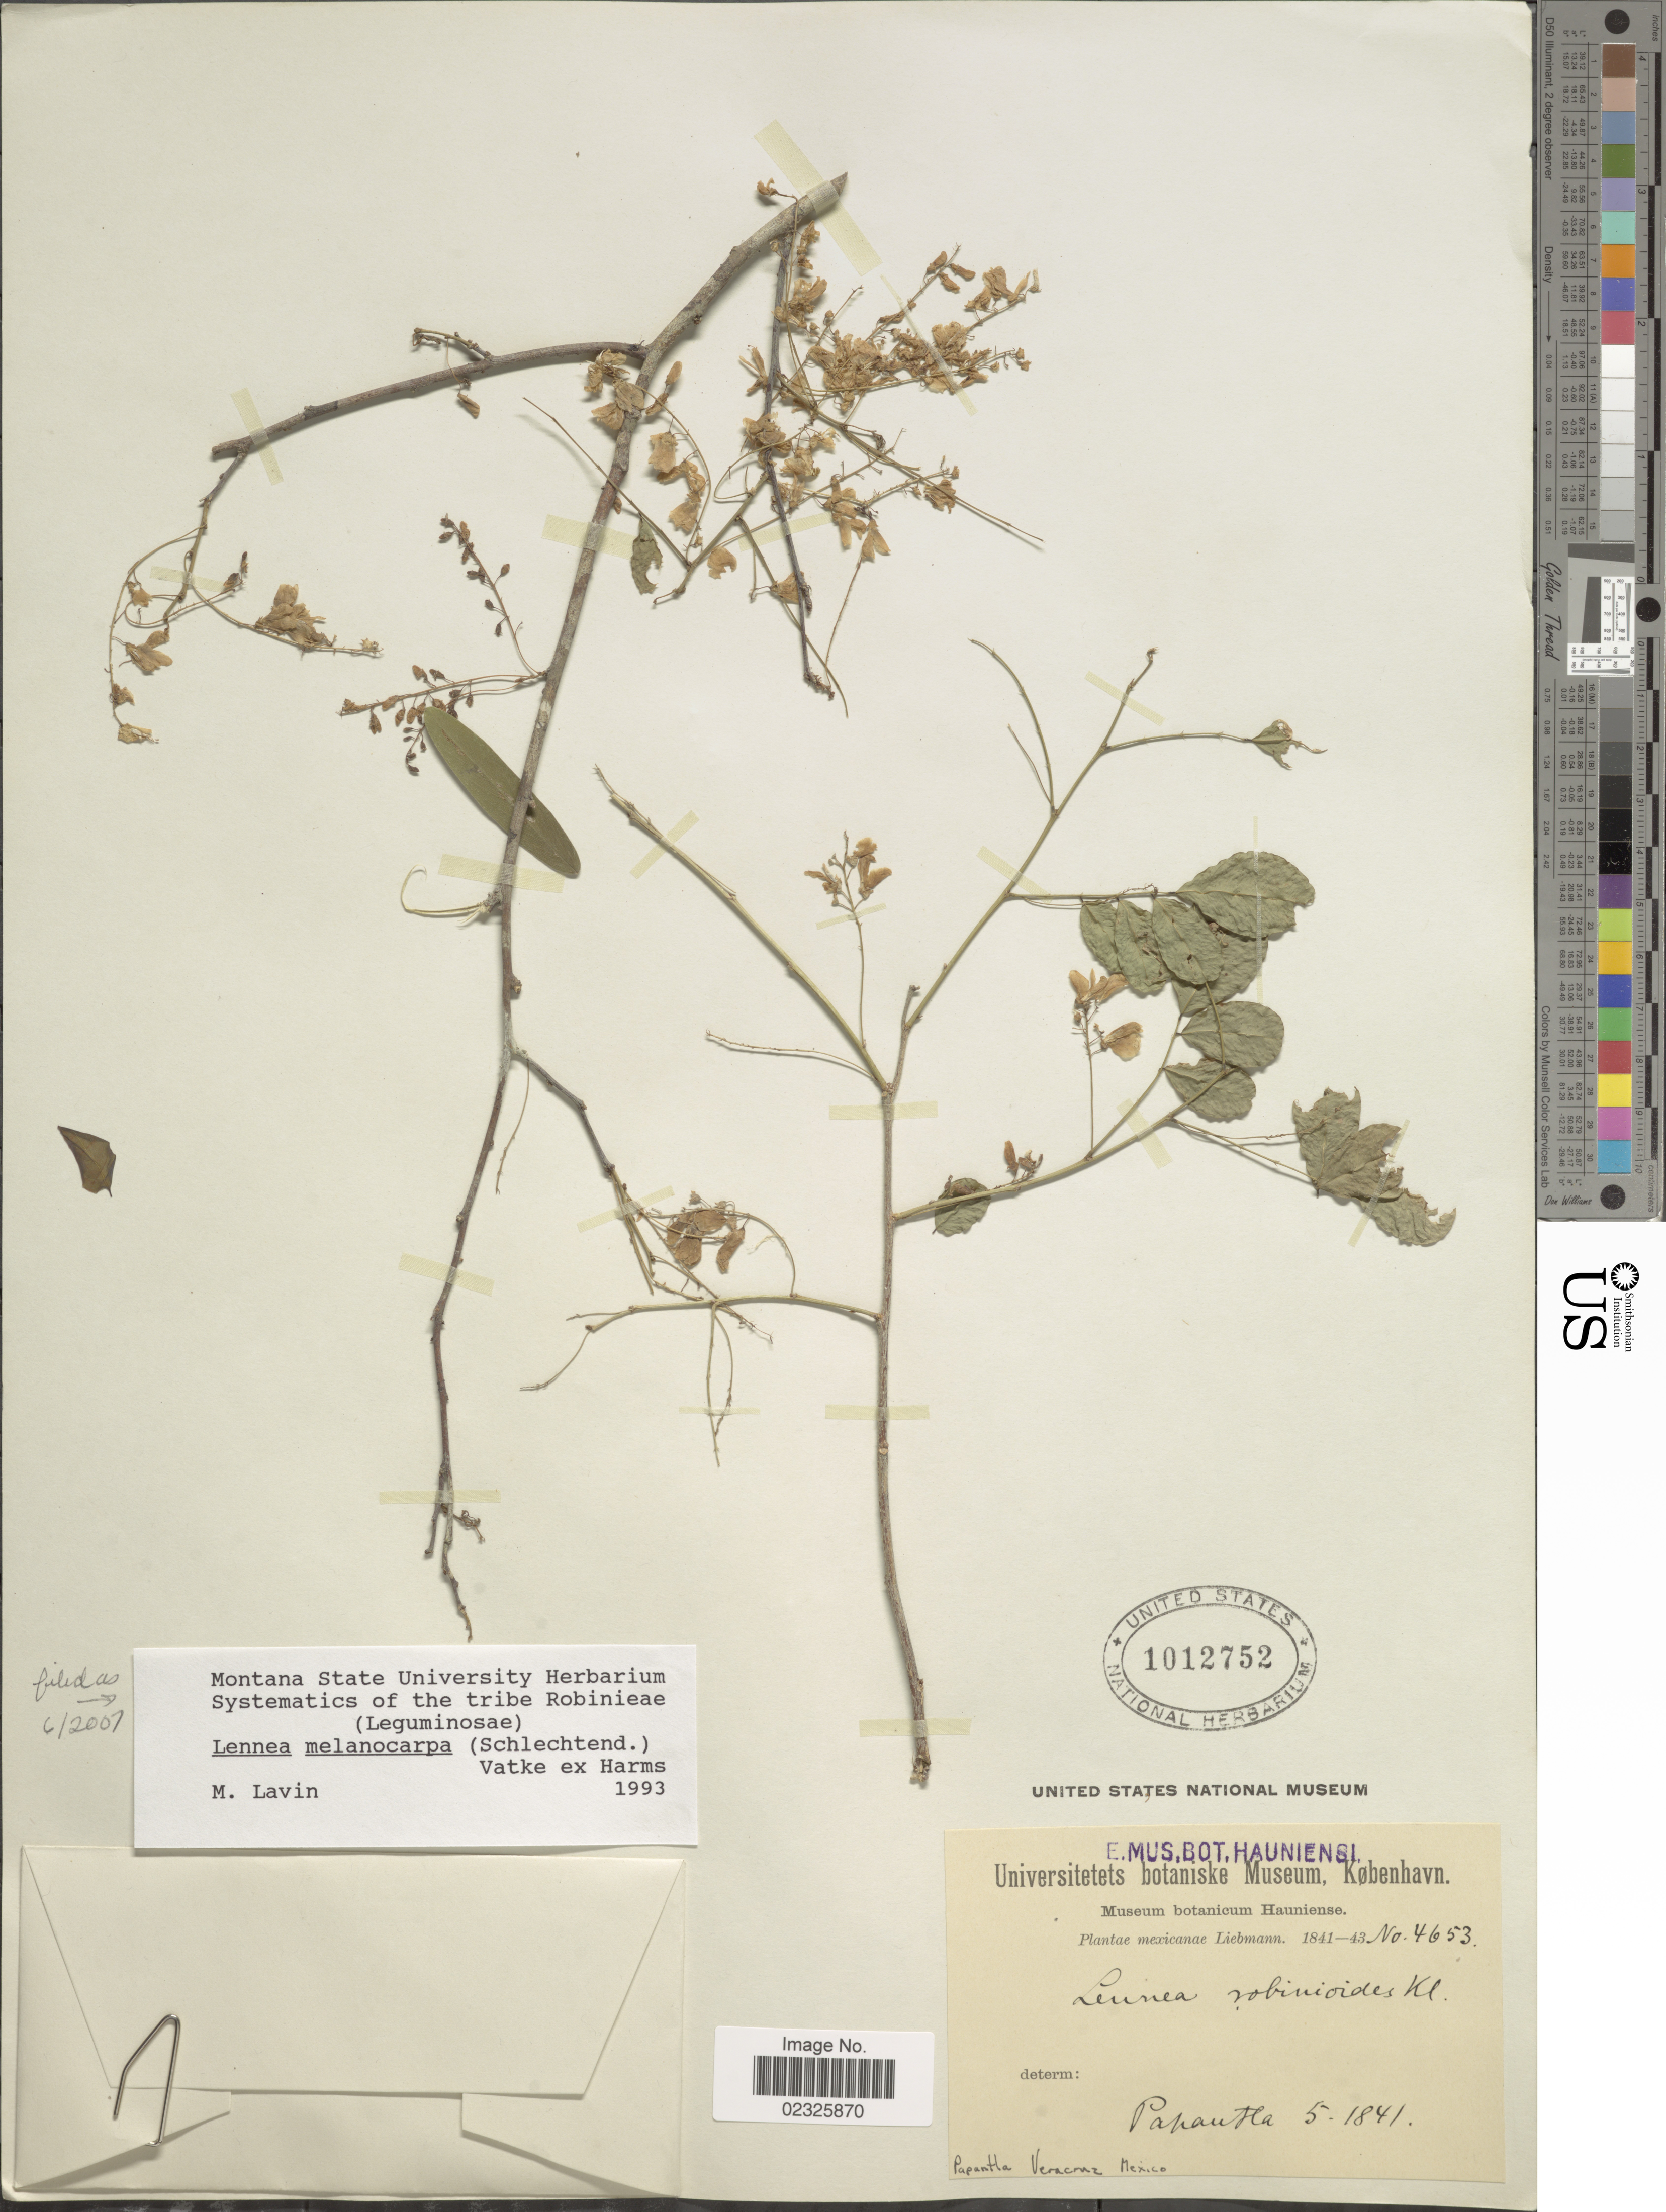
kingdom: Plantae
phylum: Tracheophyta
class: Magnoliopsida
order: Fabales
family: Fabaceae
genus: Lennea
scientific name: Lennea melanocarpa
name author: (Schltdl.) Vatke ex Harms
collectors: Liebmann, --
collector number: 4653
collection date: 1841-05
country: Mexico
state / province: Veracruz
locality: Papantla, Veracruz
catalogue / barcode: US 1012751